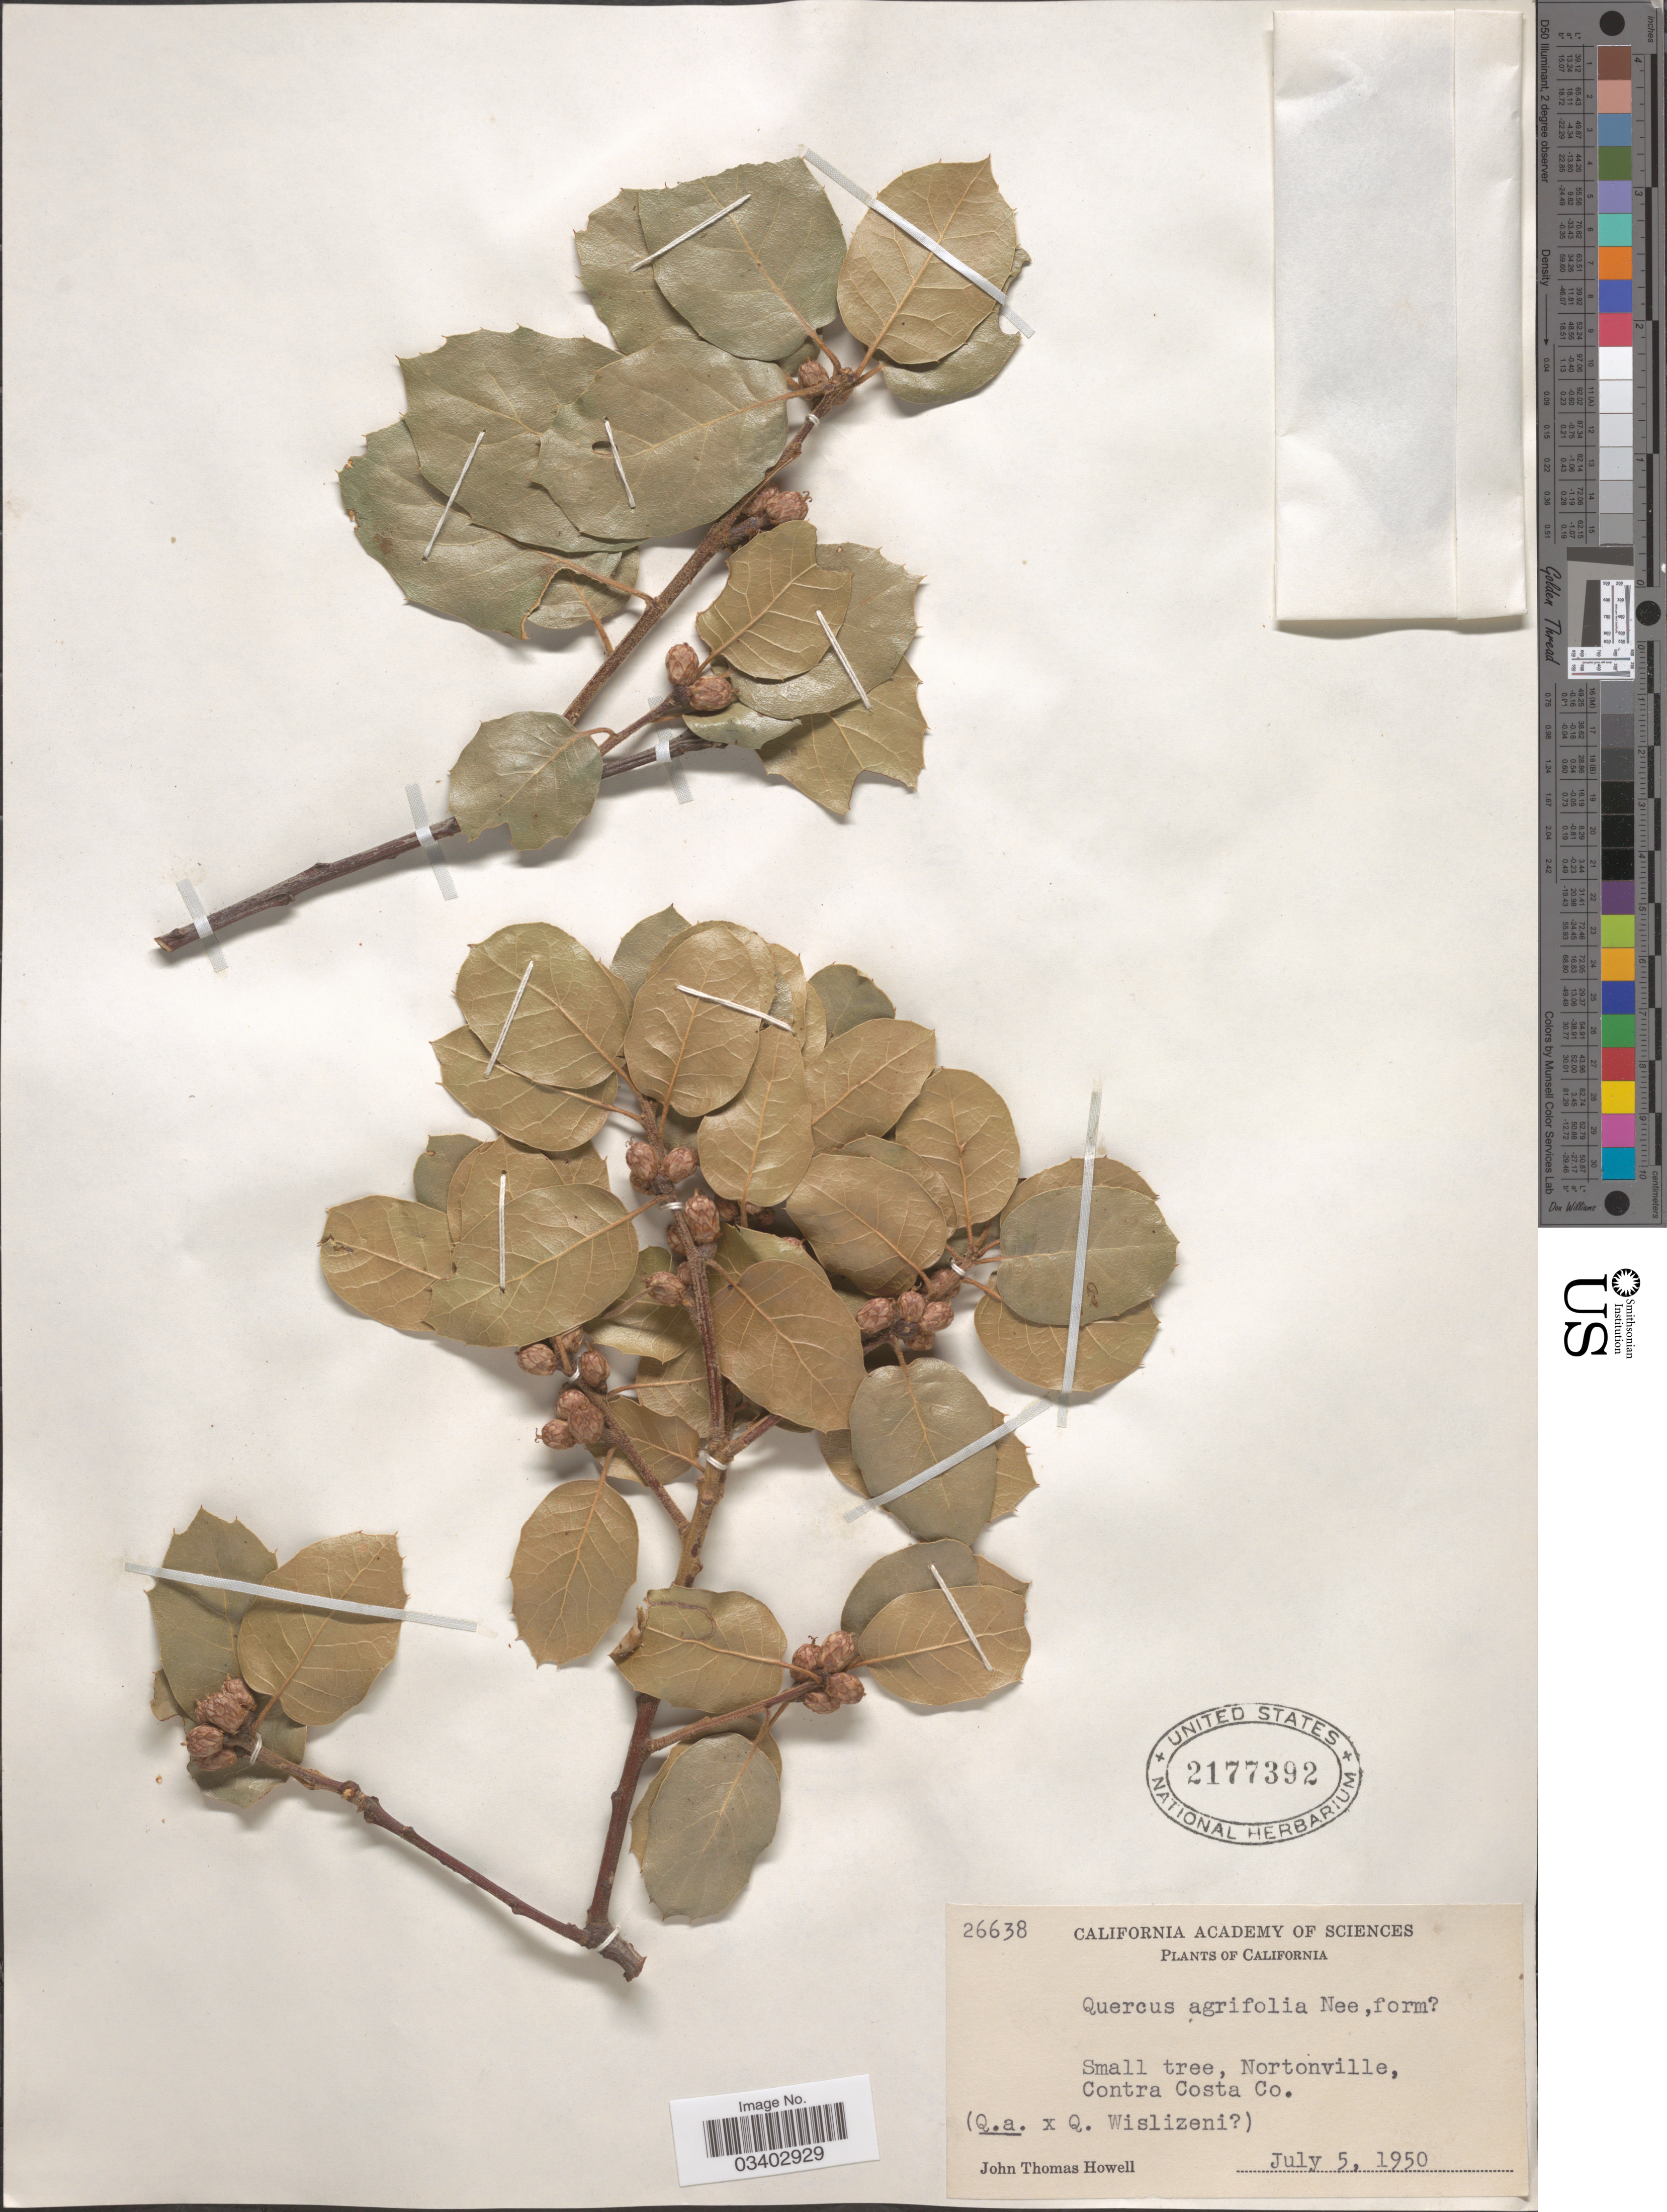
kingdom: Plantae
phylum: Tracheophyta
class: Magnoliopsida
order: Fagales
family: Fagaceae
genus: Quercus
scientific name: Quercus agrifolia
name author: Née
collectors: J. T. Howell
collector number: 26638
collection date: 1950-07-05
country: United States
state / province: California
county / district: Contra Costa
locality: Small tree, Nortonville, Contra Costa Co.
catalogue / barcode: US 2177392